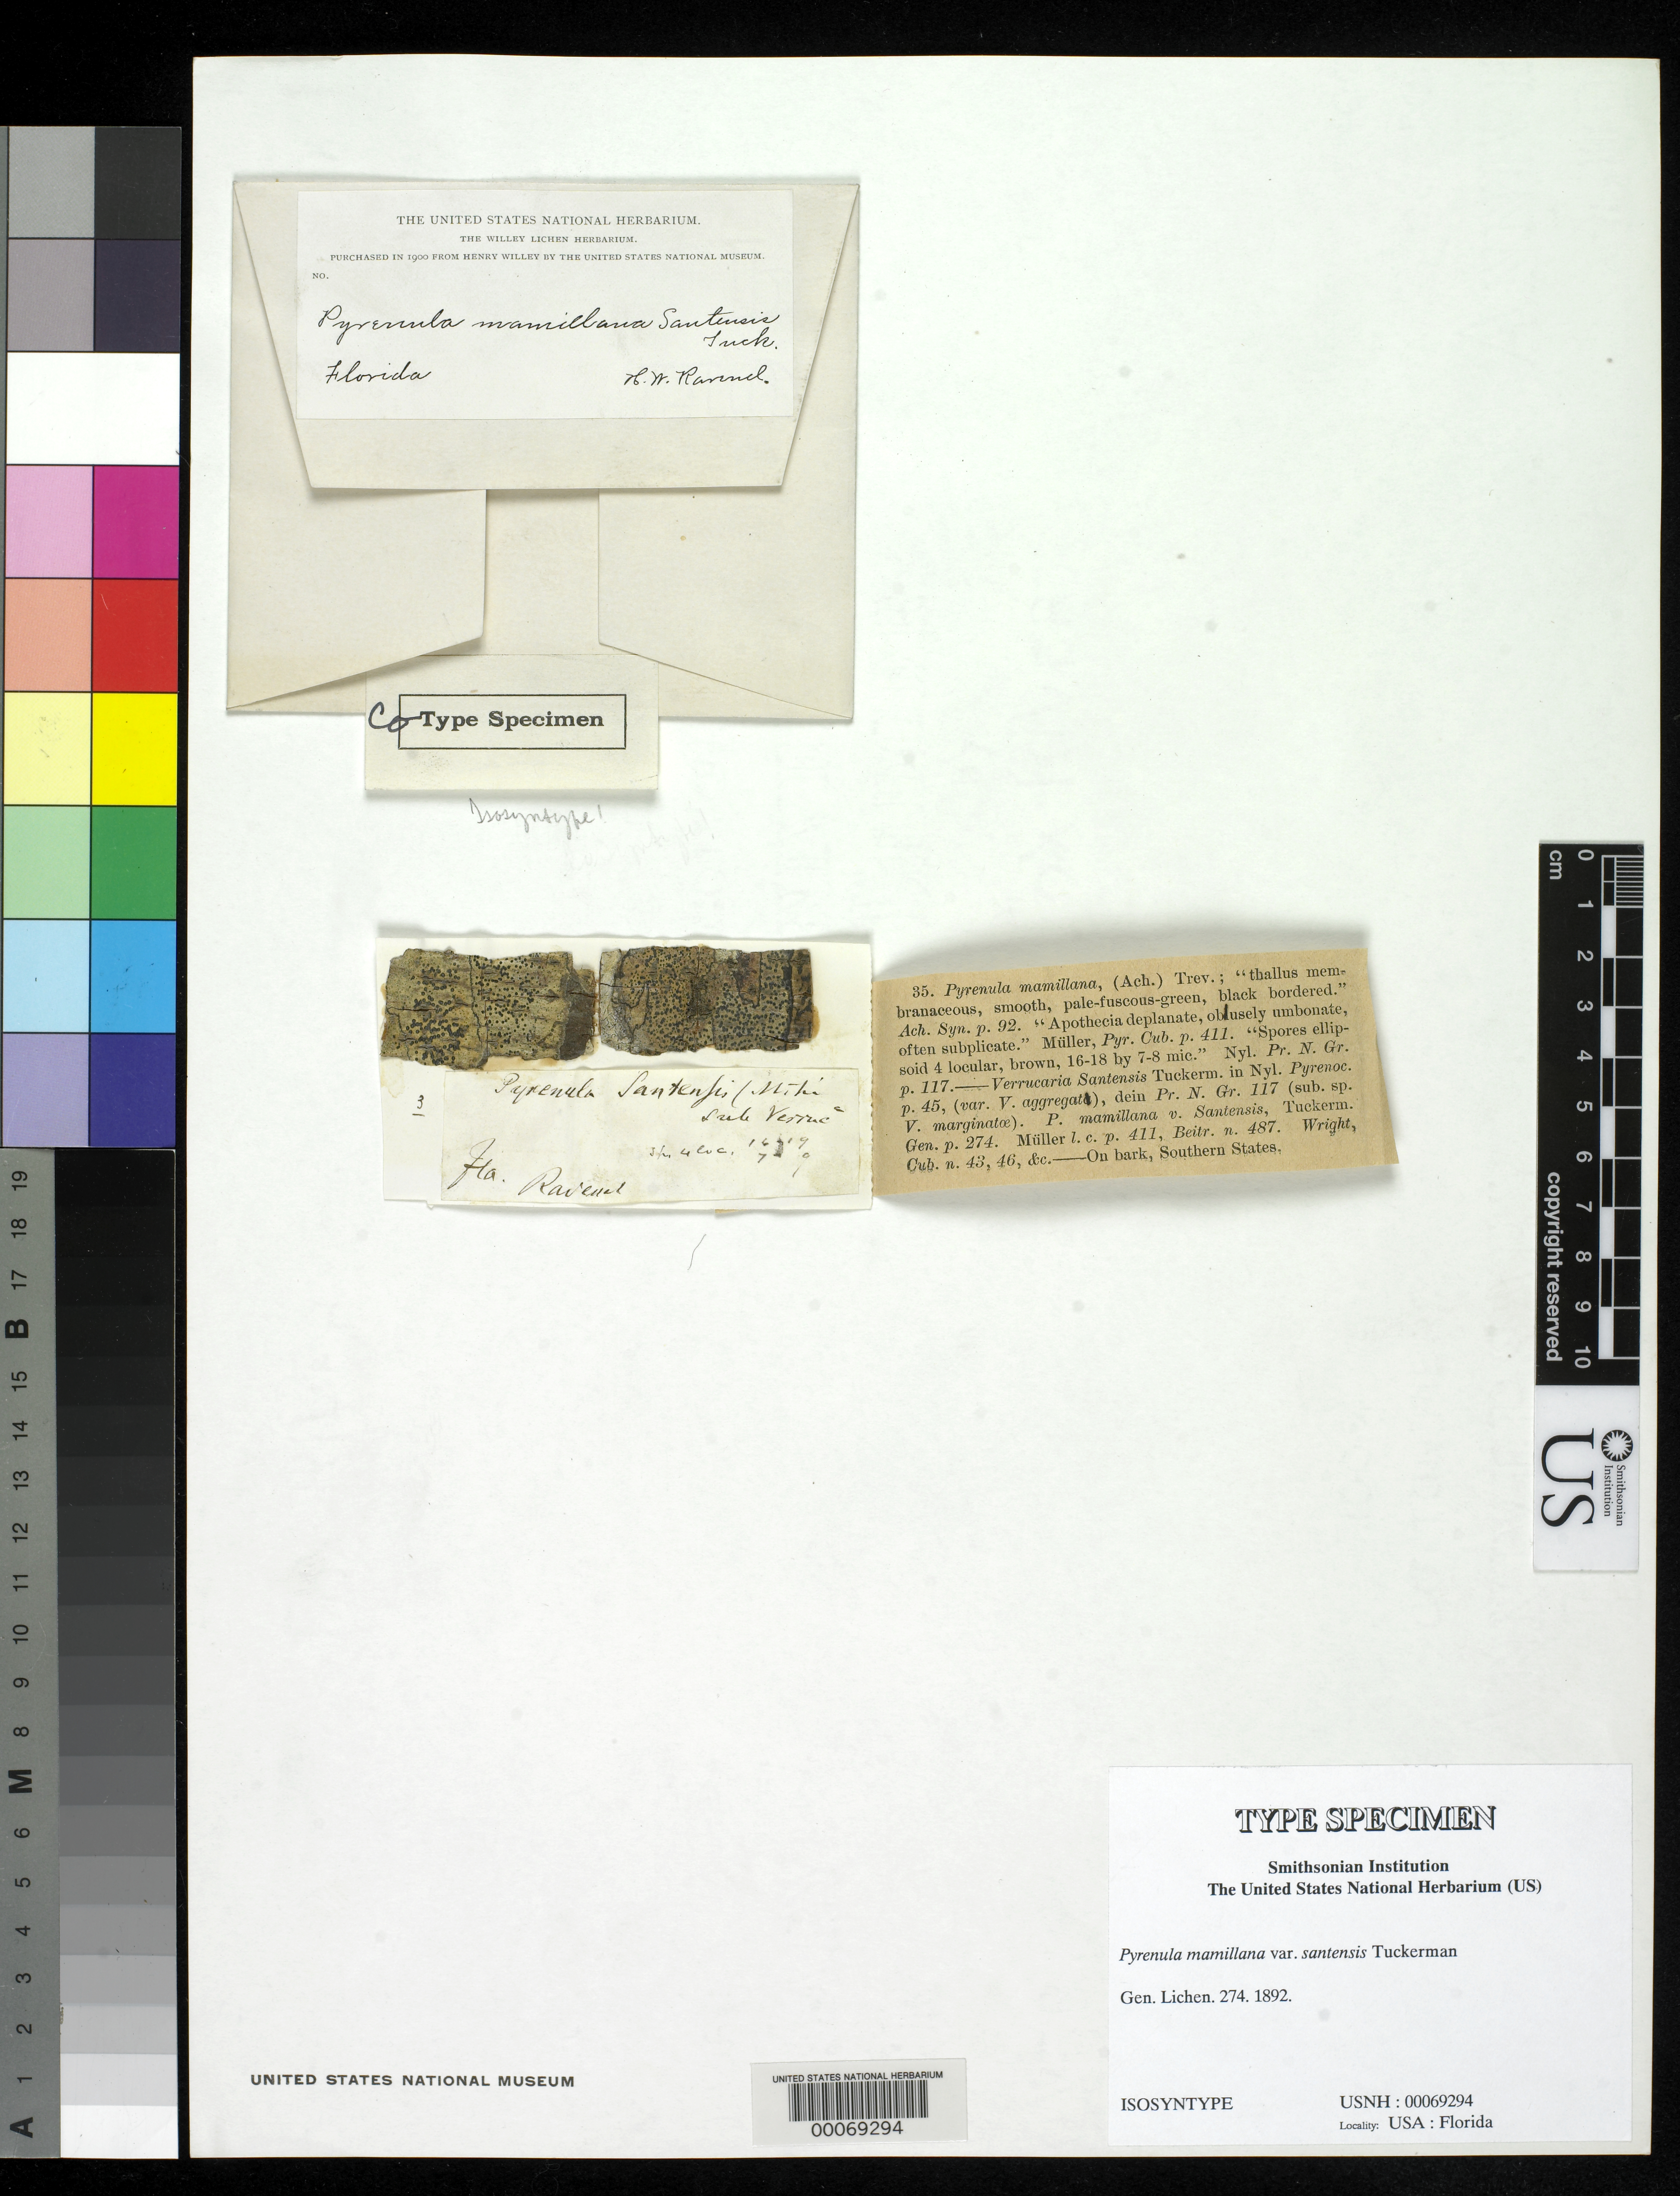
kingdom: Fungi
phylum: Ascomycota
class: Eurotiomycetes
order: Pyrenulales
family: Pyrenulaceae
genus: Pyrenula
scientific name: Pyrenula mamillana var. santensis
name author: Tuck.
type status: Isosyntype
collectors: H. Ravenel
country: United States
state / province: Florida